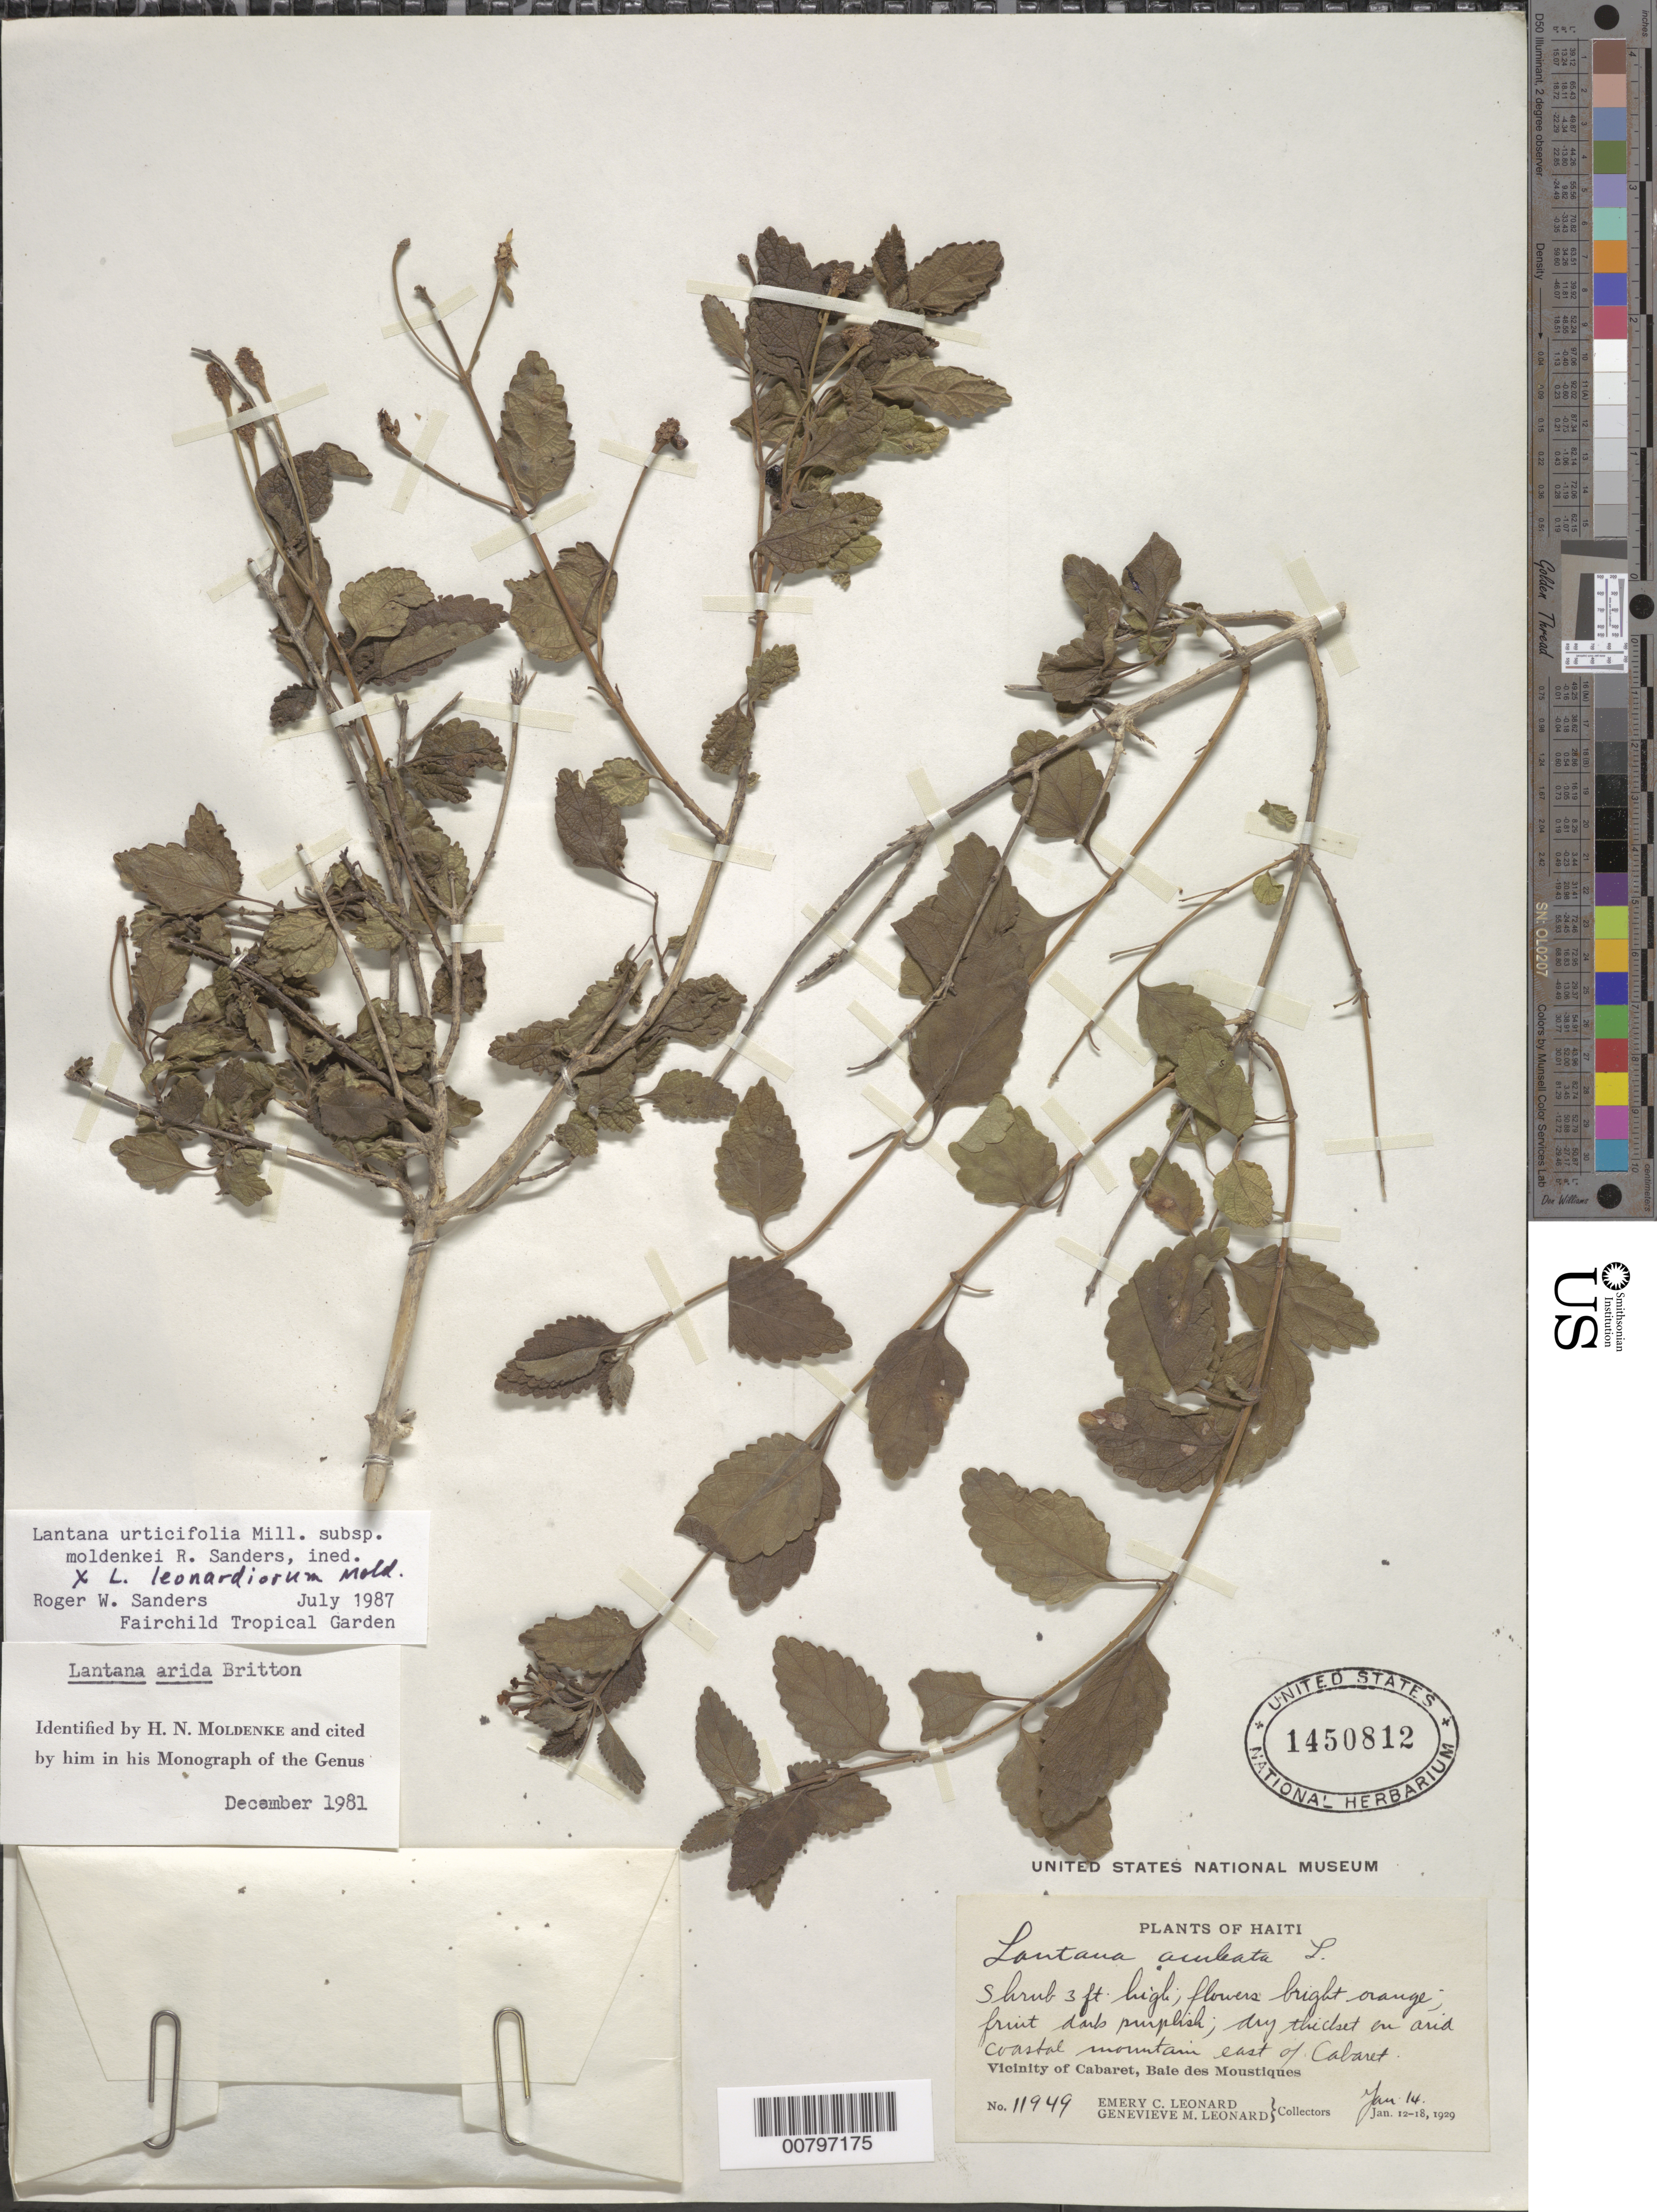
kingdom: Plantae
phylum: Tracheophyta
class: Magnoliopsida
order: Lamiales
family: Verbenaceae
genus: Lantana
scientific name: Lantana camara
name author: L.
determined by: Sanders, R. W.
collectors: E. C. Leonard & G. M. Leonard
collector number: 11949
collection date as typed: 14 Jan 1929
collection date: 1929-01-14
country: Haiti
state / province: Nord-Ouest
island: Hispaniola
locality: Vicinity of Cabaret, Baie des moustiques, E of city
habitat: Dry thicket on arid coastal mountain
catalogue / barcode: US 1450812